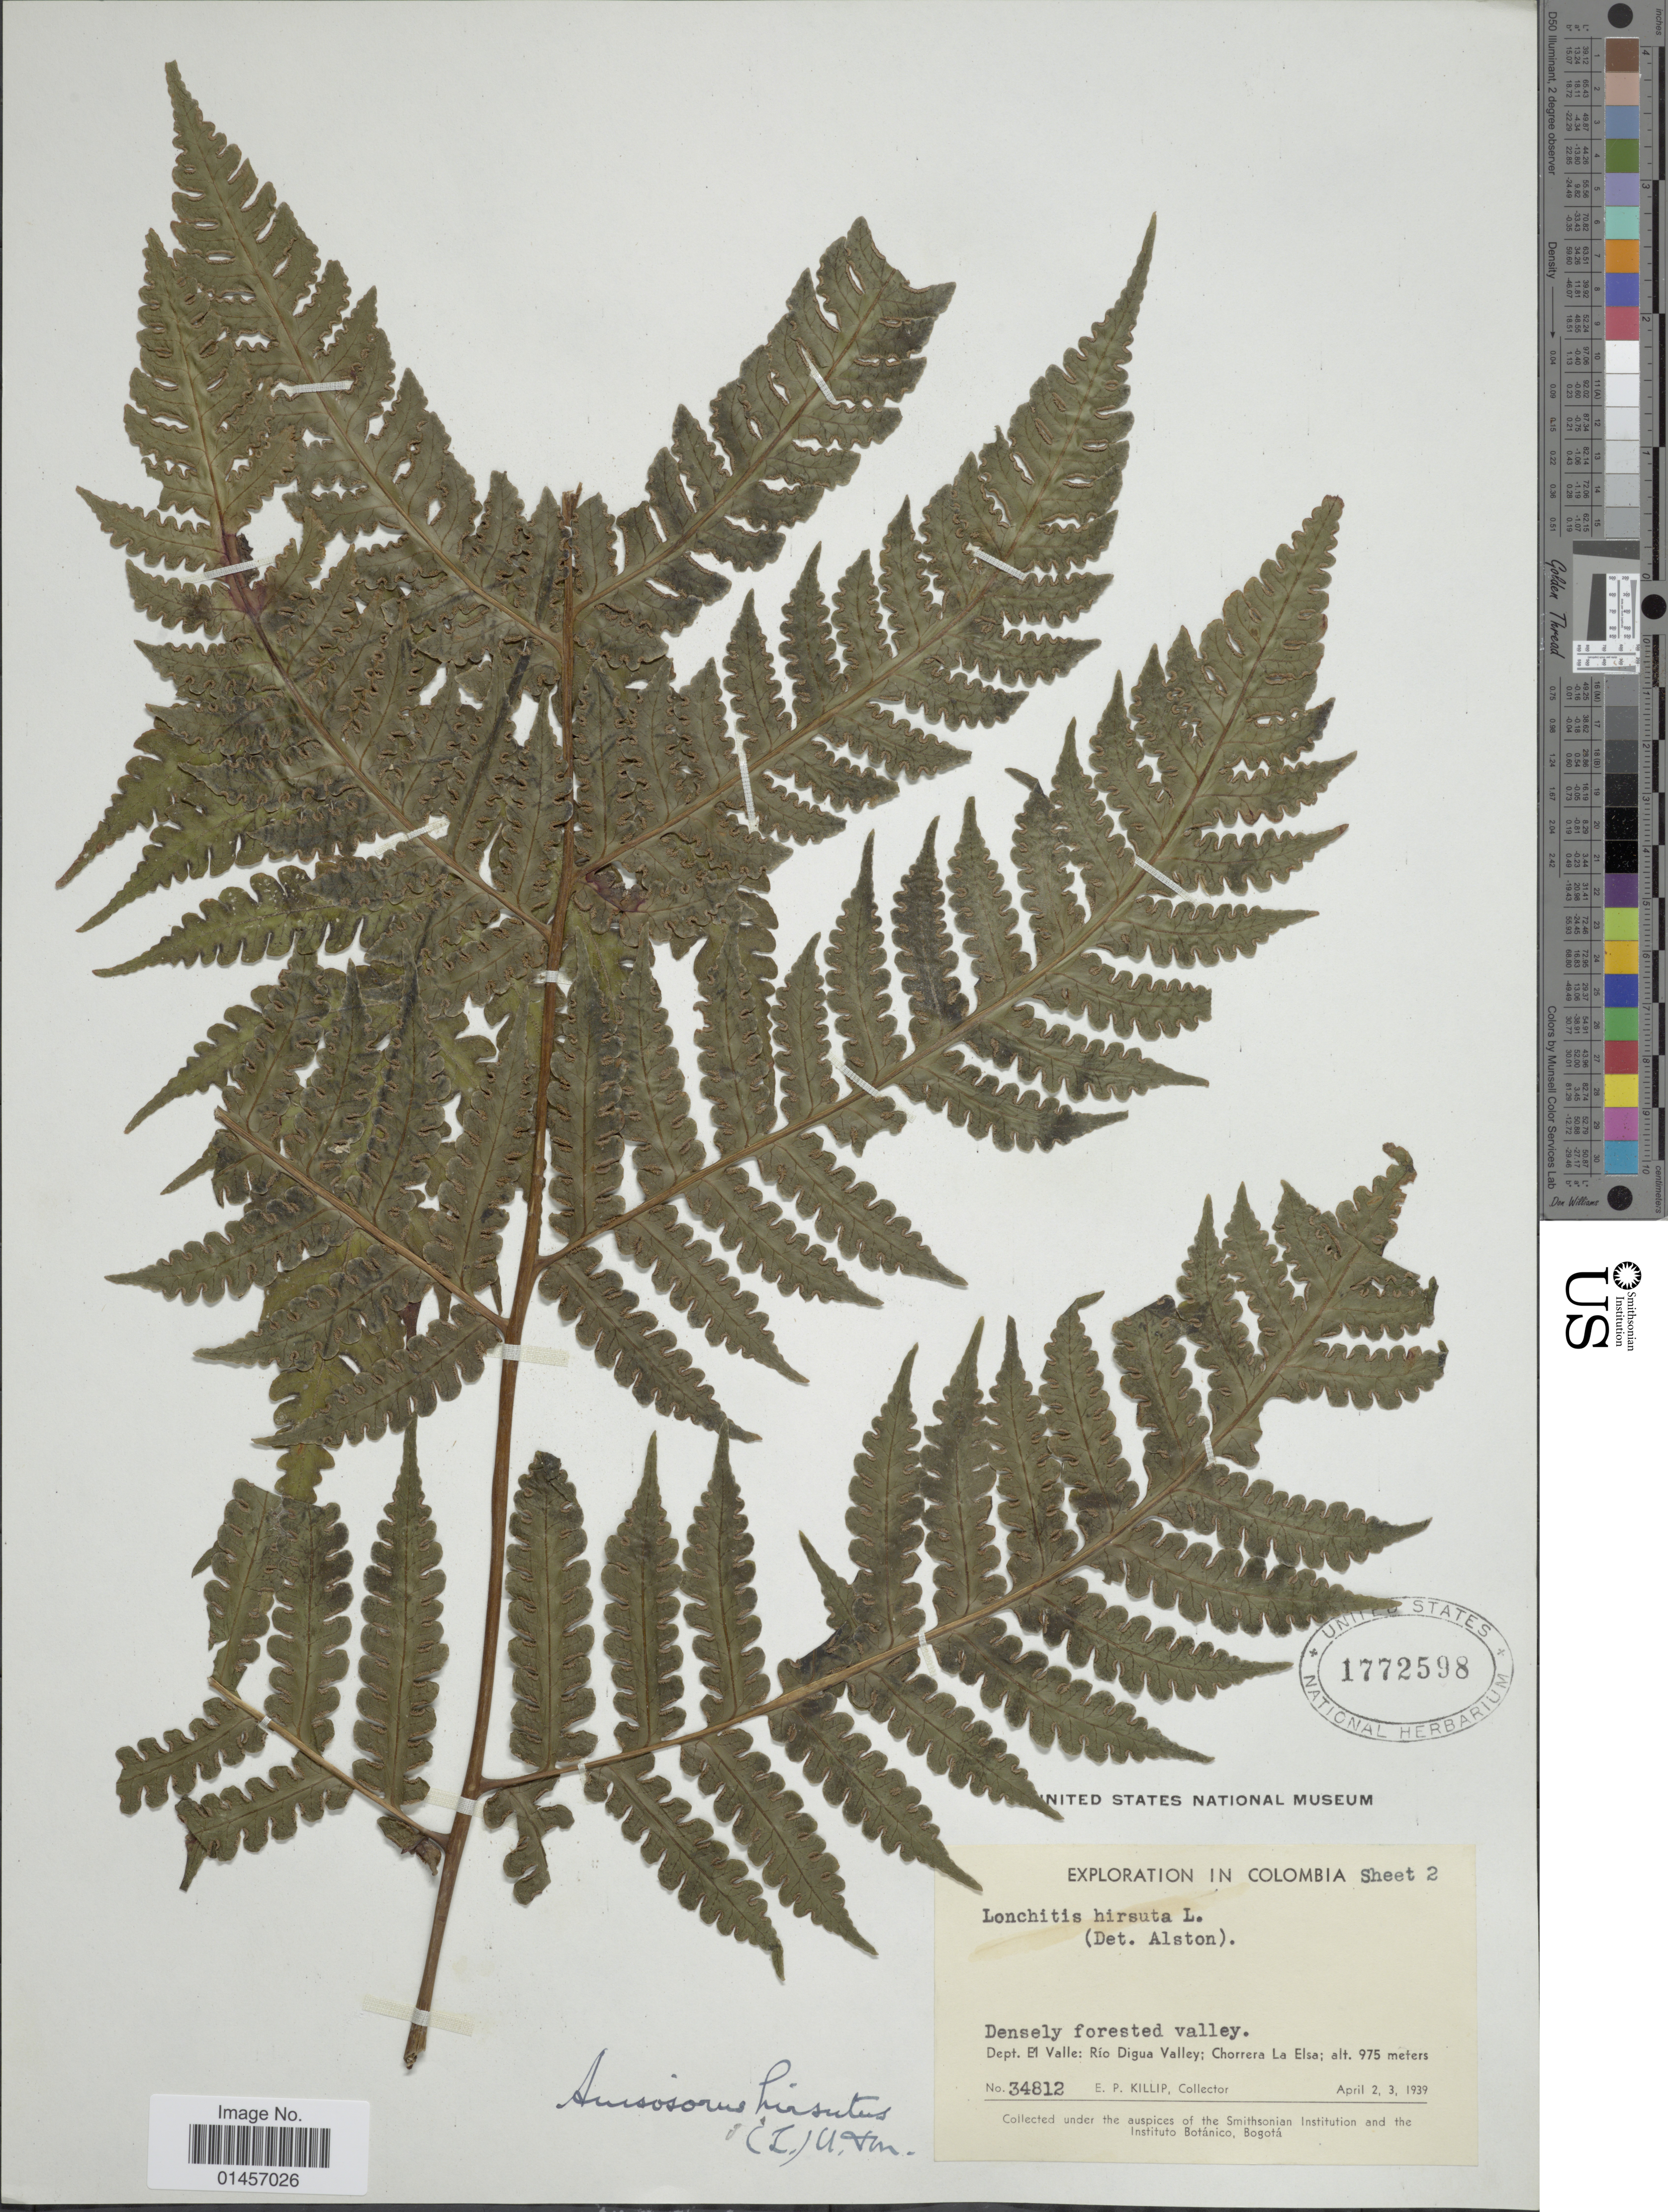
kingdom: Plantae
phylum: Tracheophyta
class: Polypodiopsida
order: Polypodiales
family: Lonchitidaceae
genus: Lonchitis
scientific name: Lonchitis hirsuta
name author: L.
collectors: E. P. Killip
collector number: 34812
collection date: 1939-04-02/1939-04-03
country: Colombia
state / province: Valle del Cauca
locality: Dept. El Valle: Rio Digua Valley; Chorrera La Elsa.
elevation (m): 975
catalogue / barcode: US 1772598